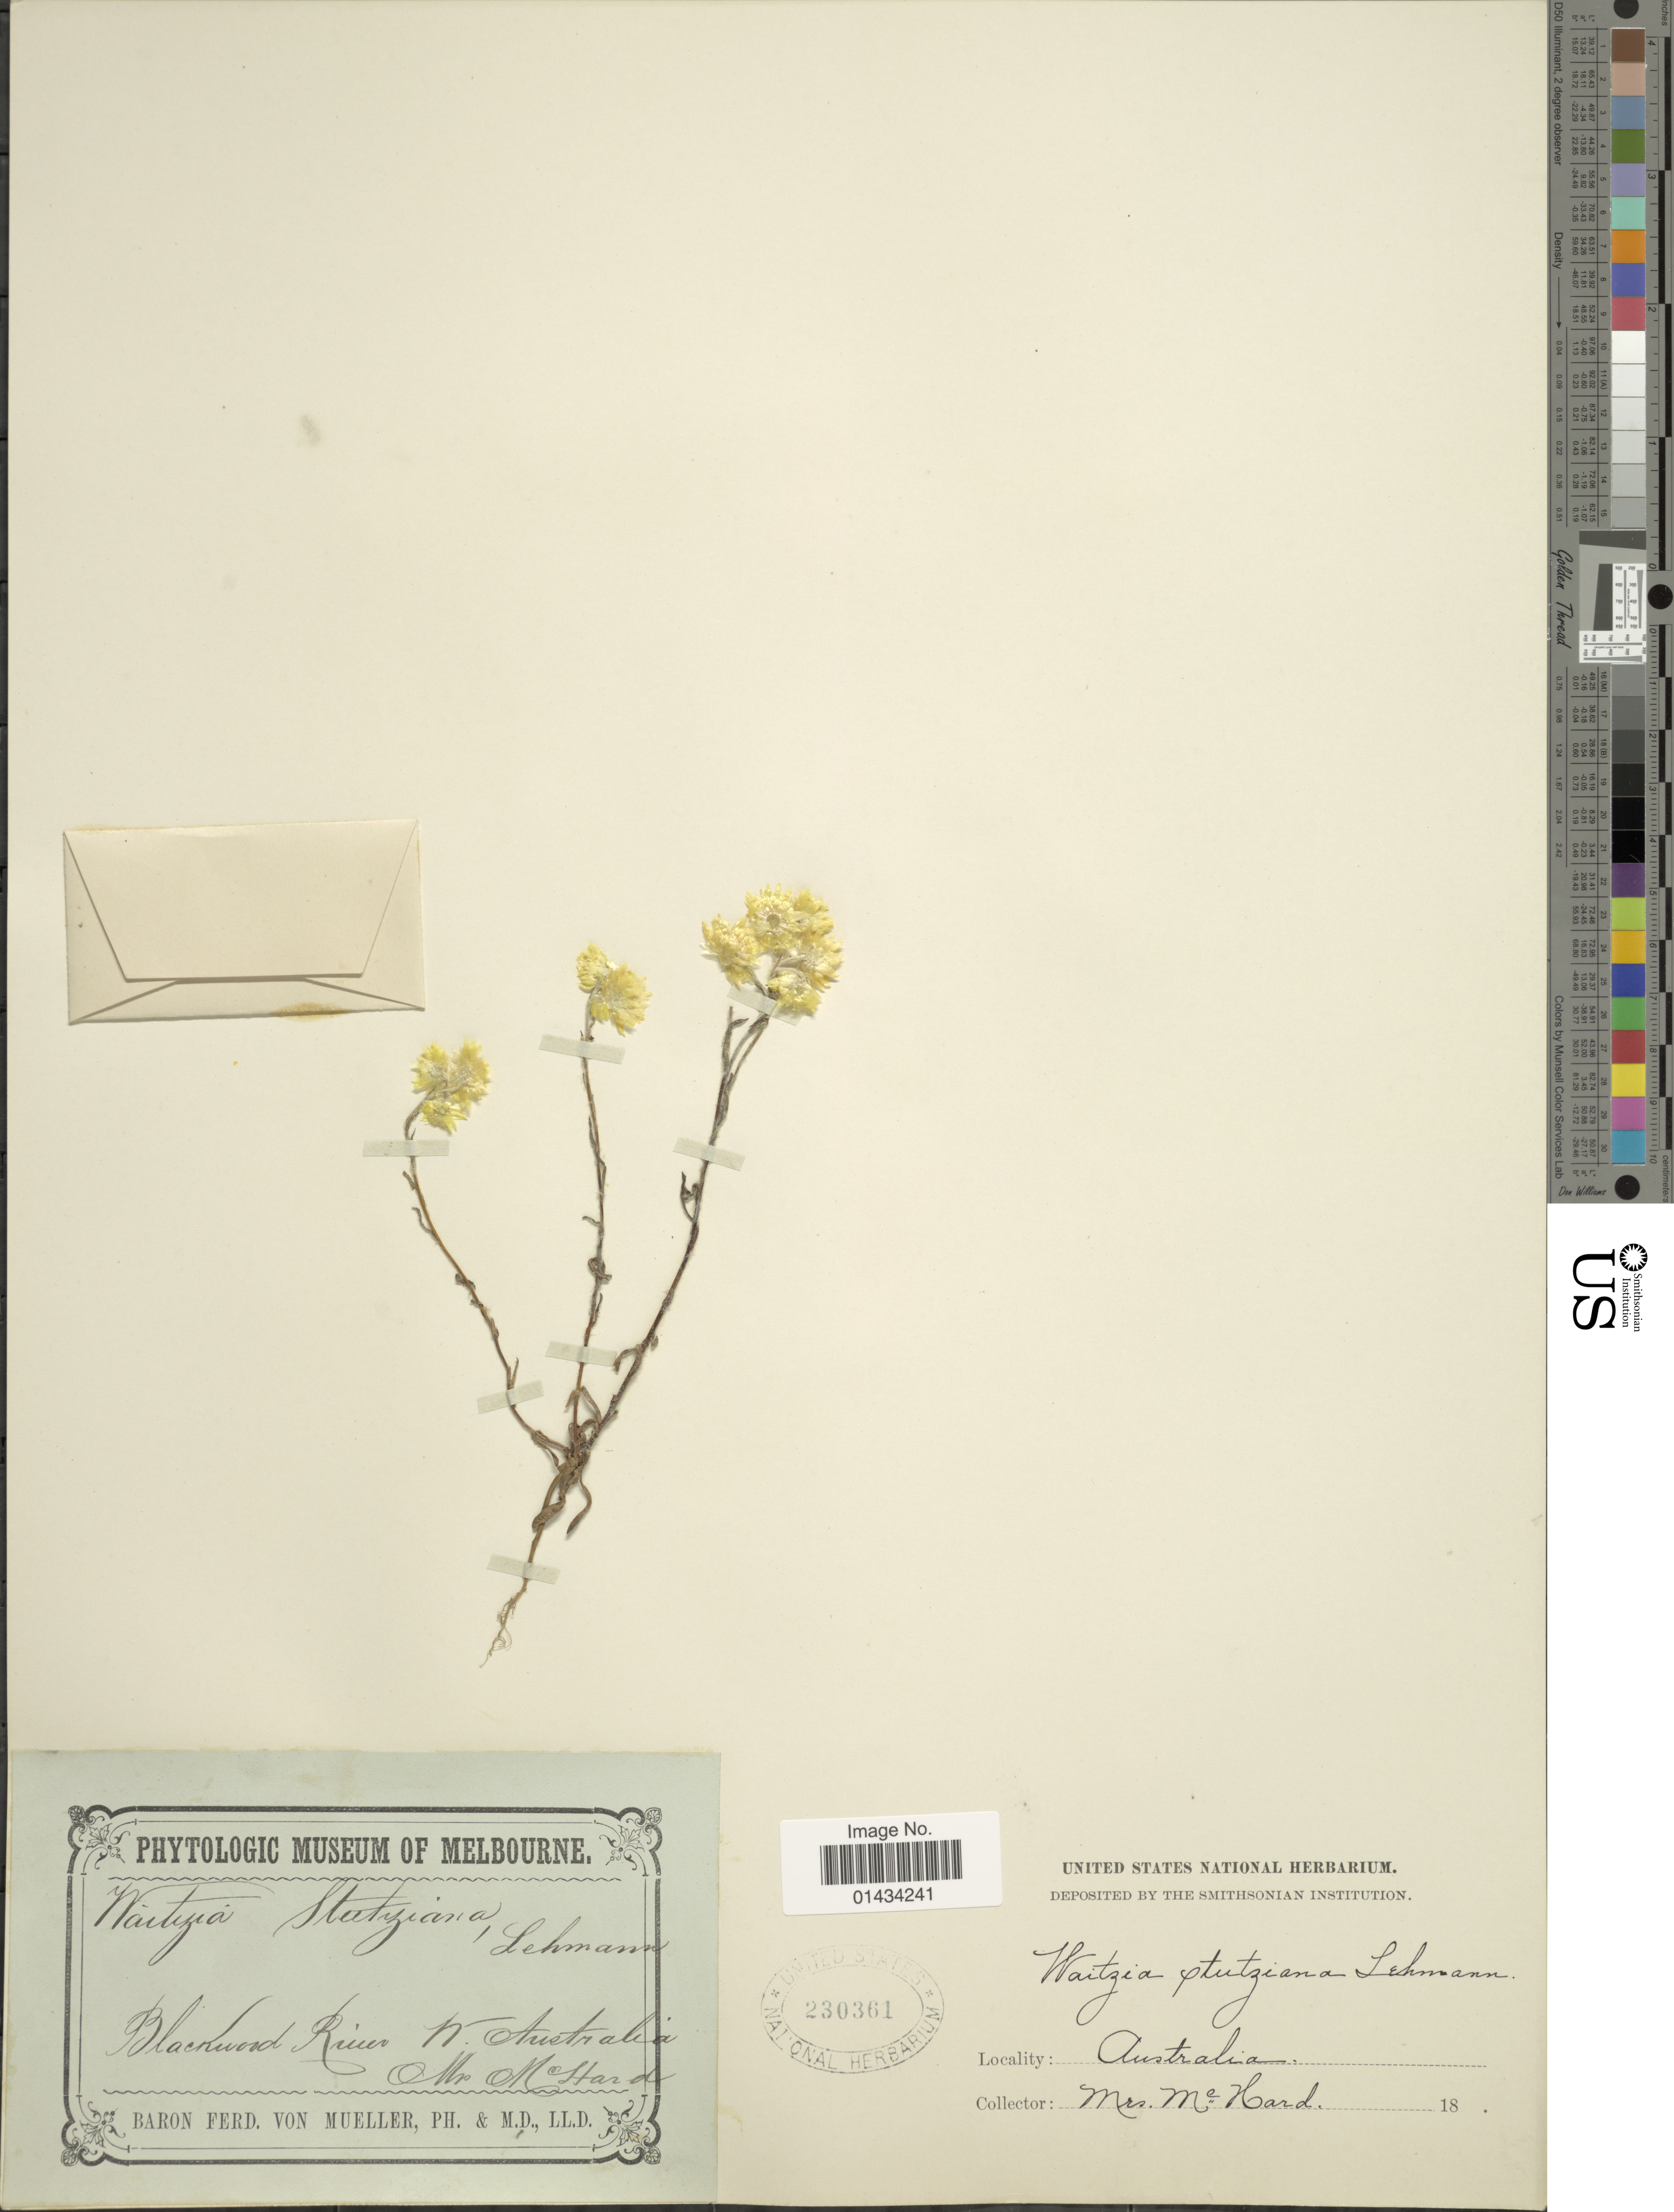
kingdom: Plantae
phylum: Tracheophyta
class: Magnoliopsida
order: Asterales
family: Asteraceae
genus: Waitzia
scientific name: Waitzia steetziana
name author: Lehm. ex Steetz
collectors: -. McHard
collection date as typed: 18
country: Australia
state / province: Western Australia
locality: Blackwood River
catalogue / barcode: US 230361